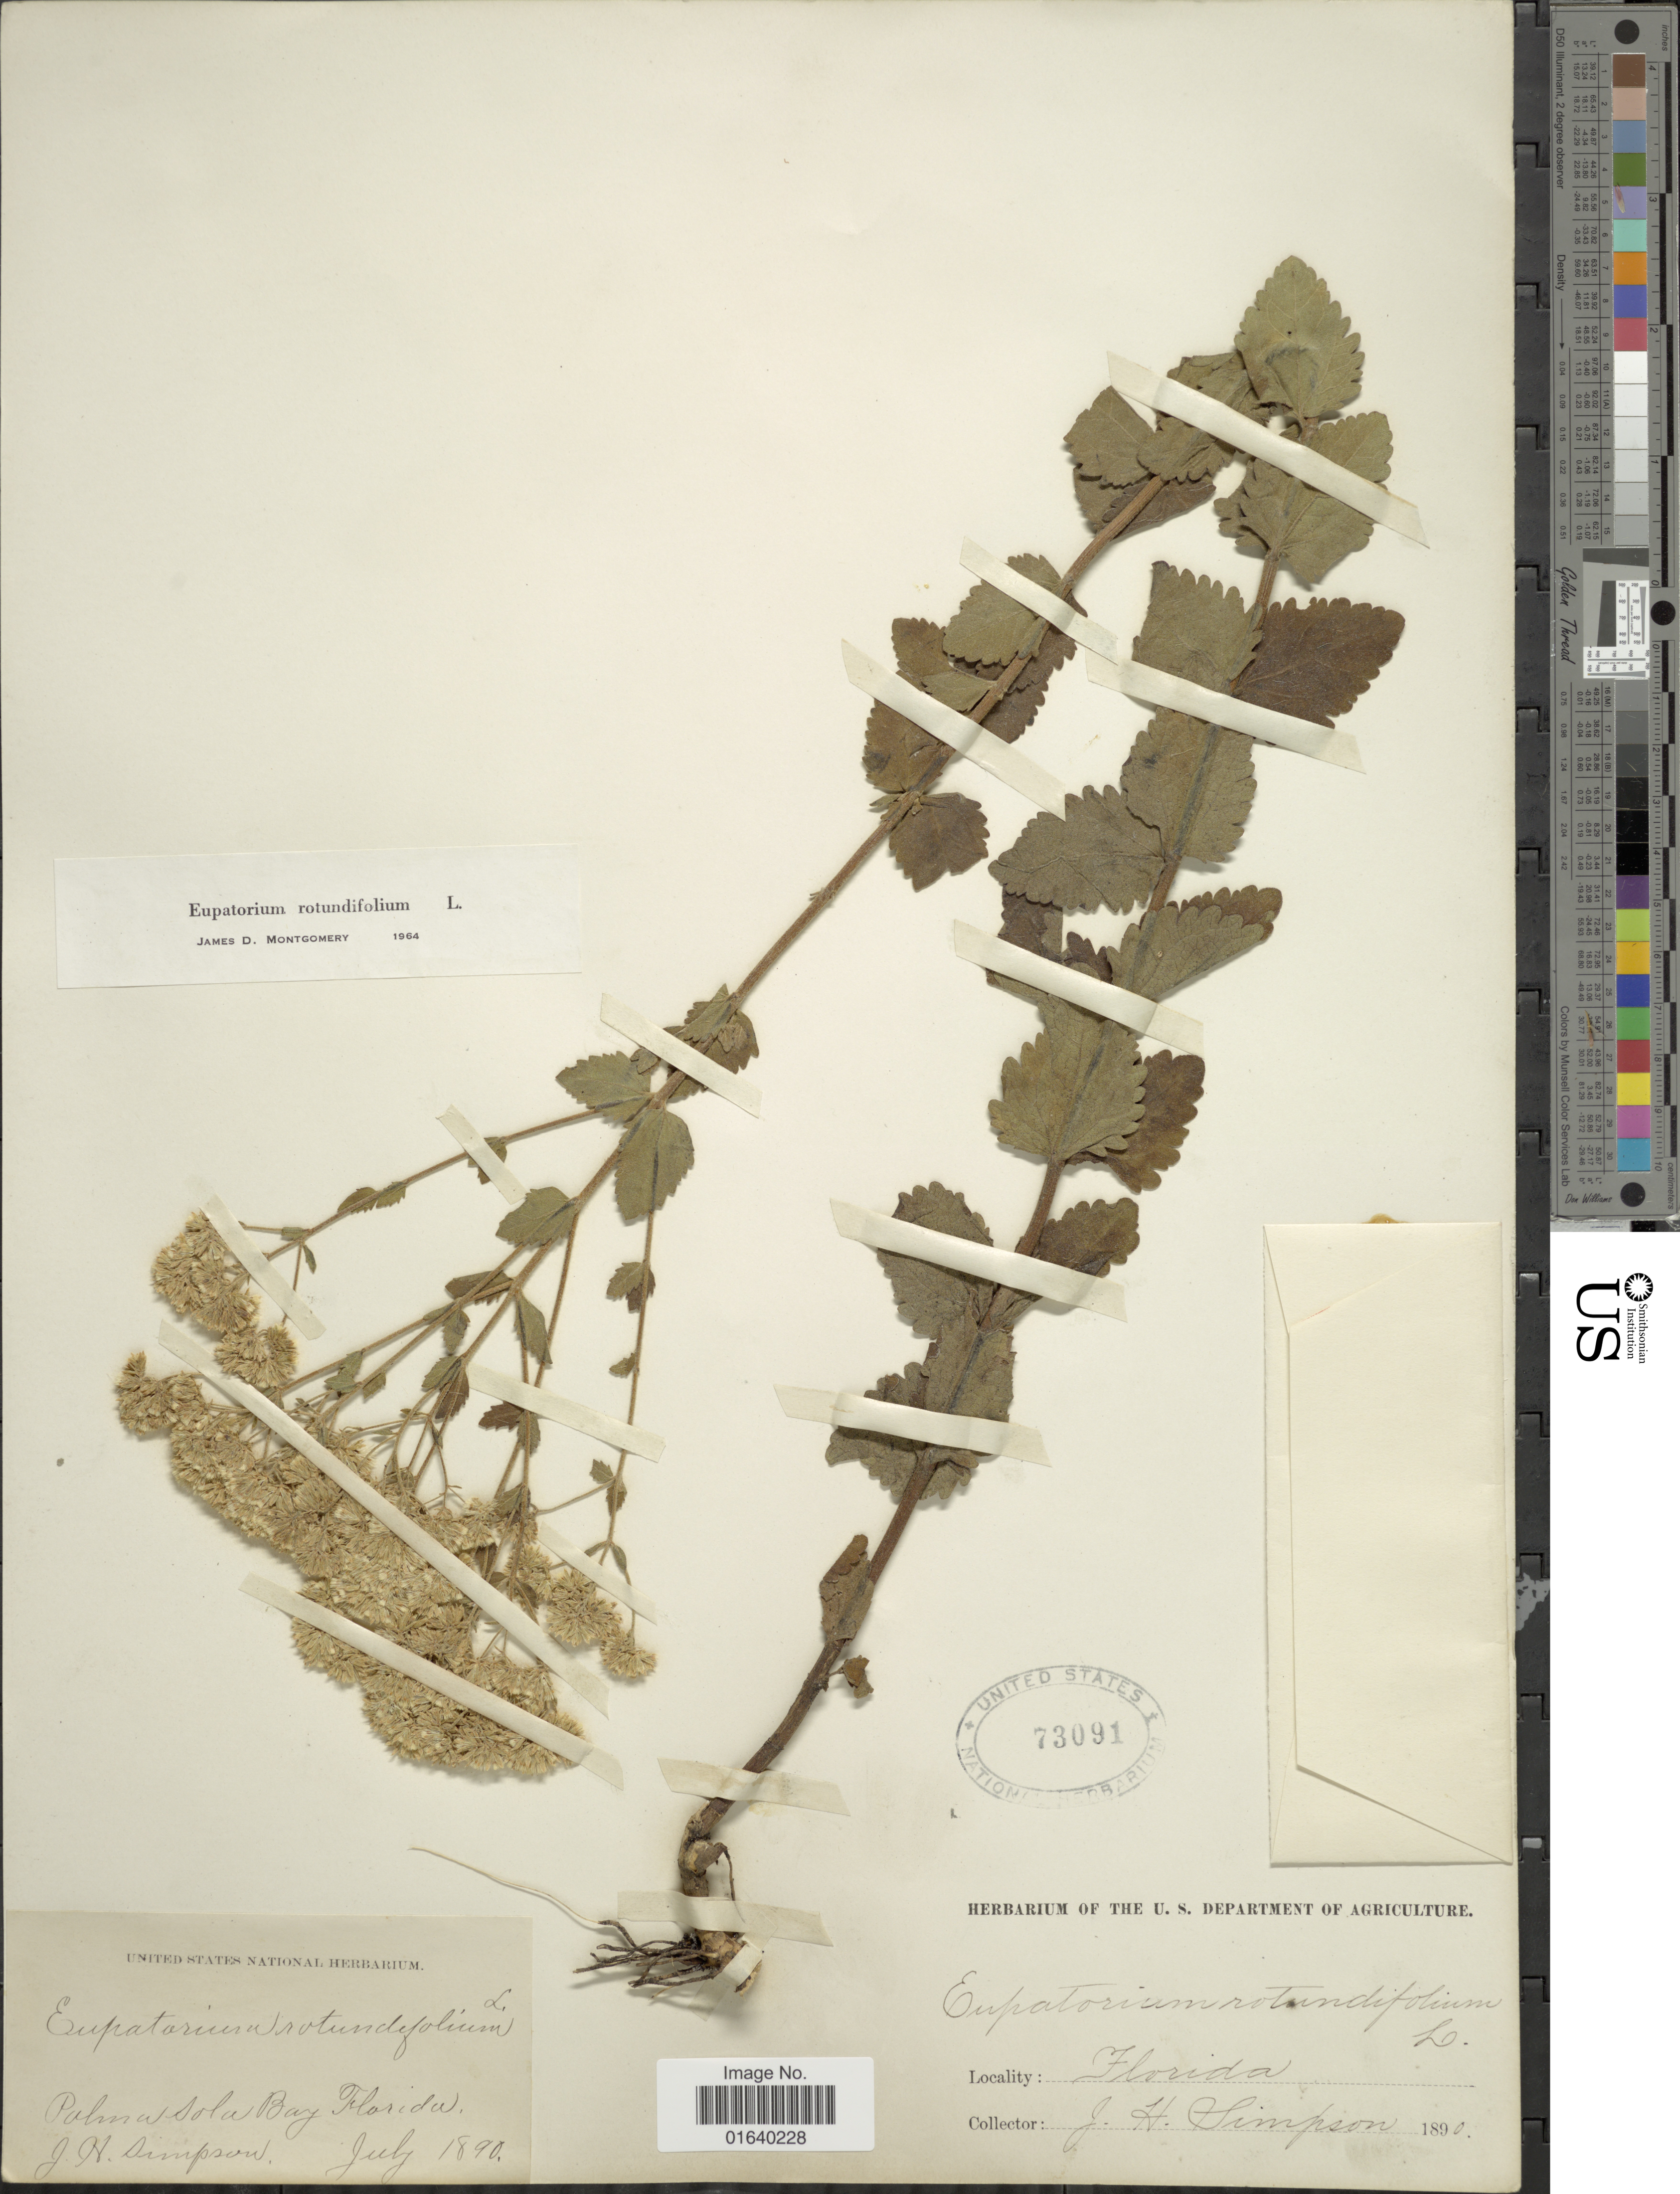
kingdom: Plantae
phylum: Tracheophyta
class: Magnoliopsida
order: Asterales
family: Asteraceae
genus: Eupatorium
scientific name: Eupatorium rotundifolium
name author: L.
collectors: J. H. Simpson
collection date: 1890-07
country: United States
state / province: Florida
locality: Pohna Sola Bay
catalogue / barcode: US 73091